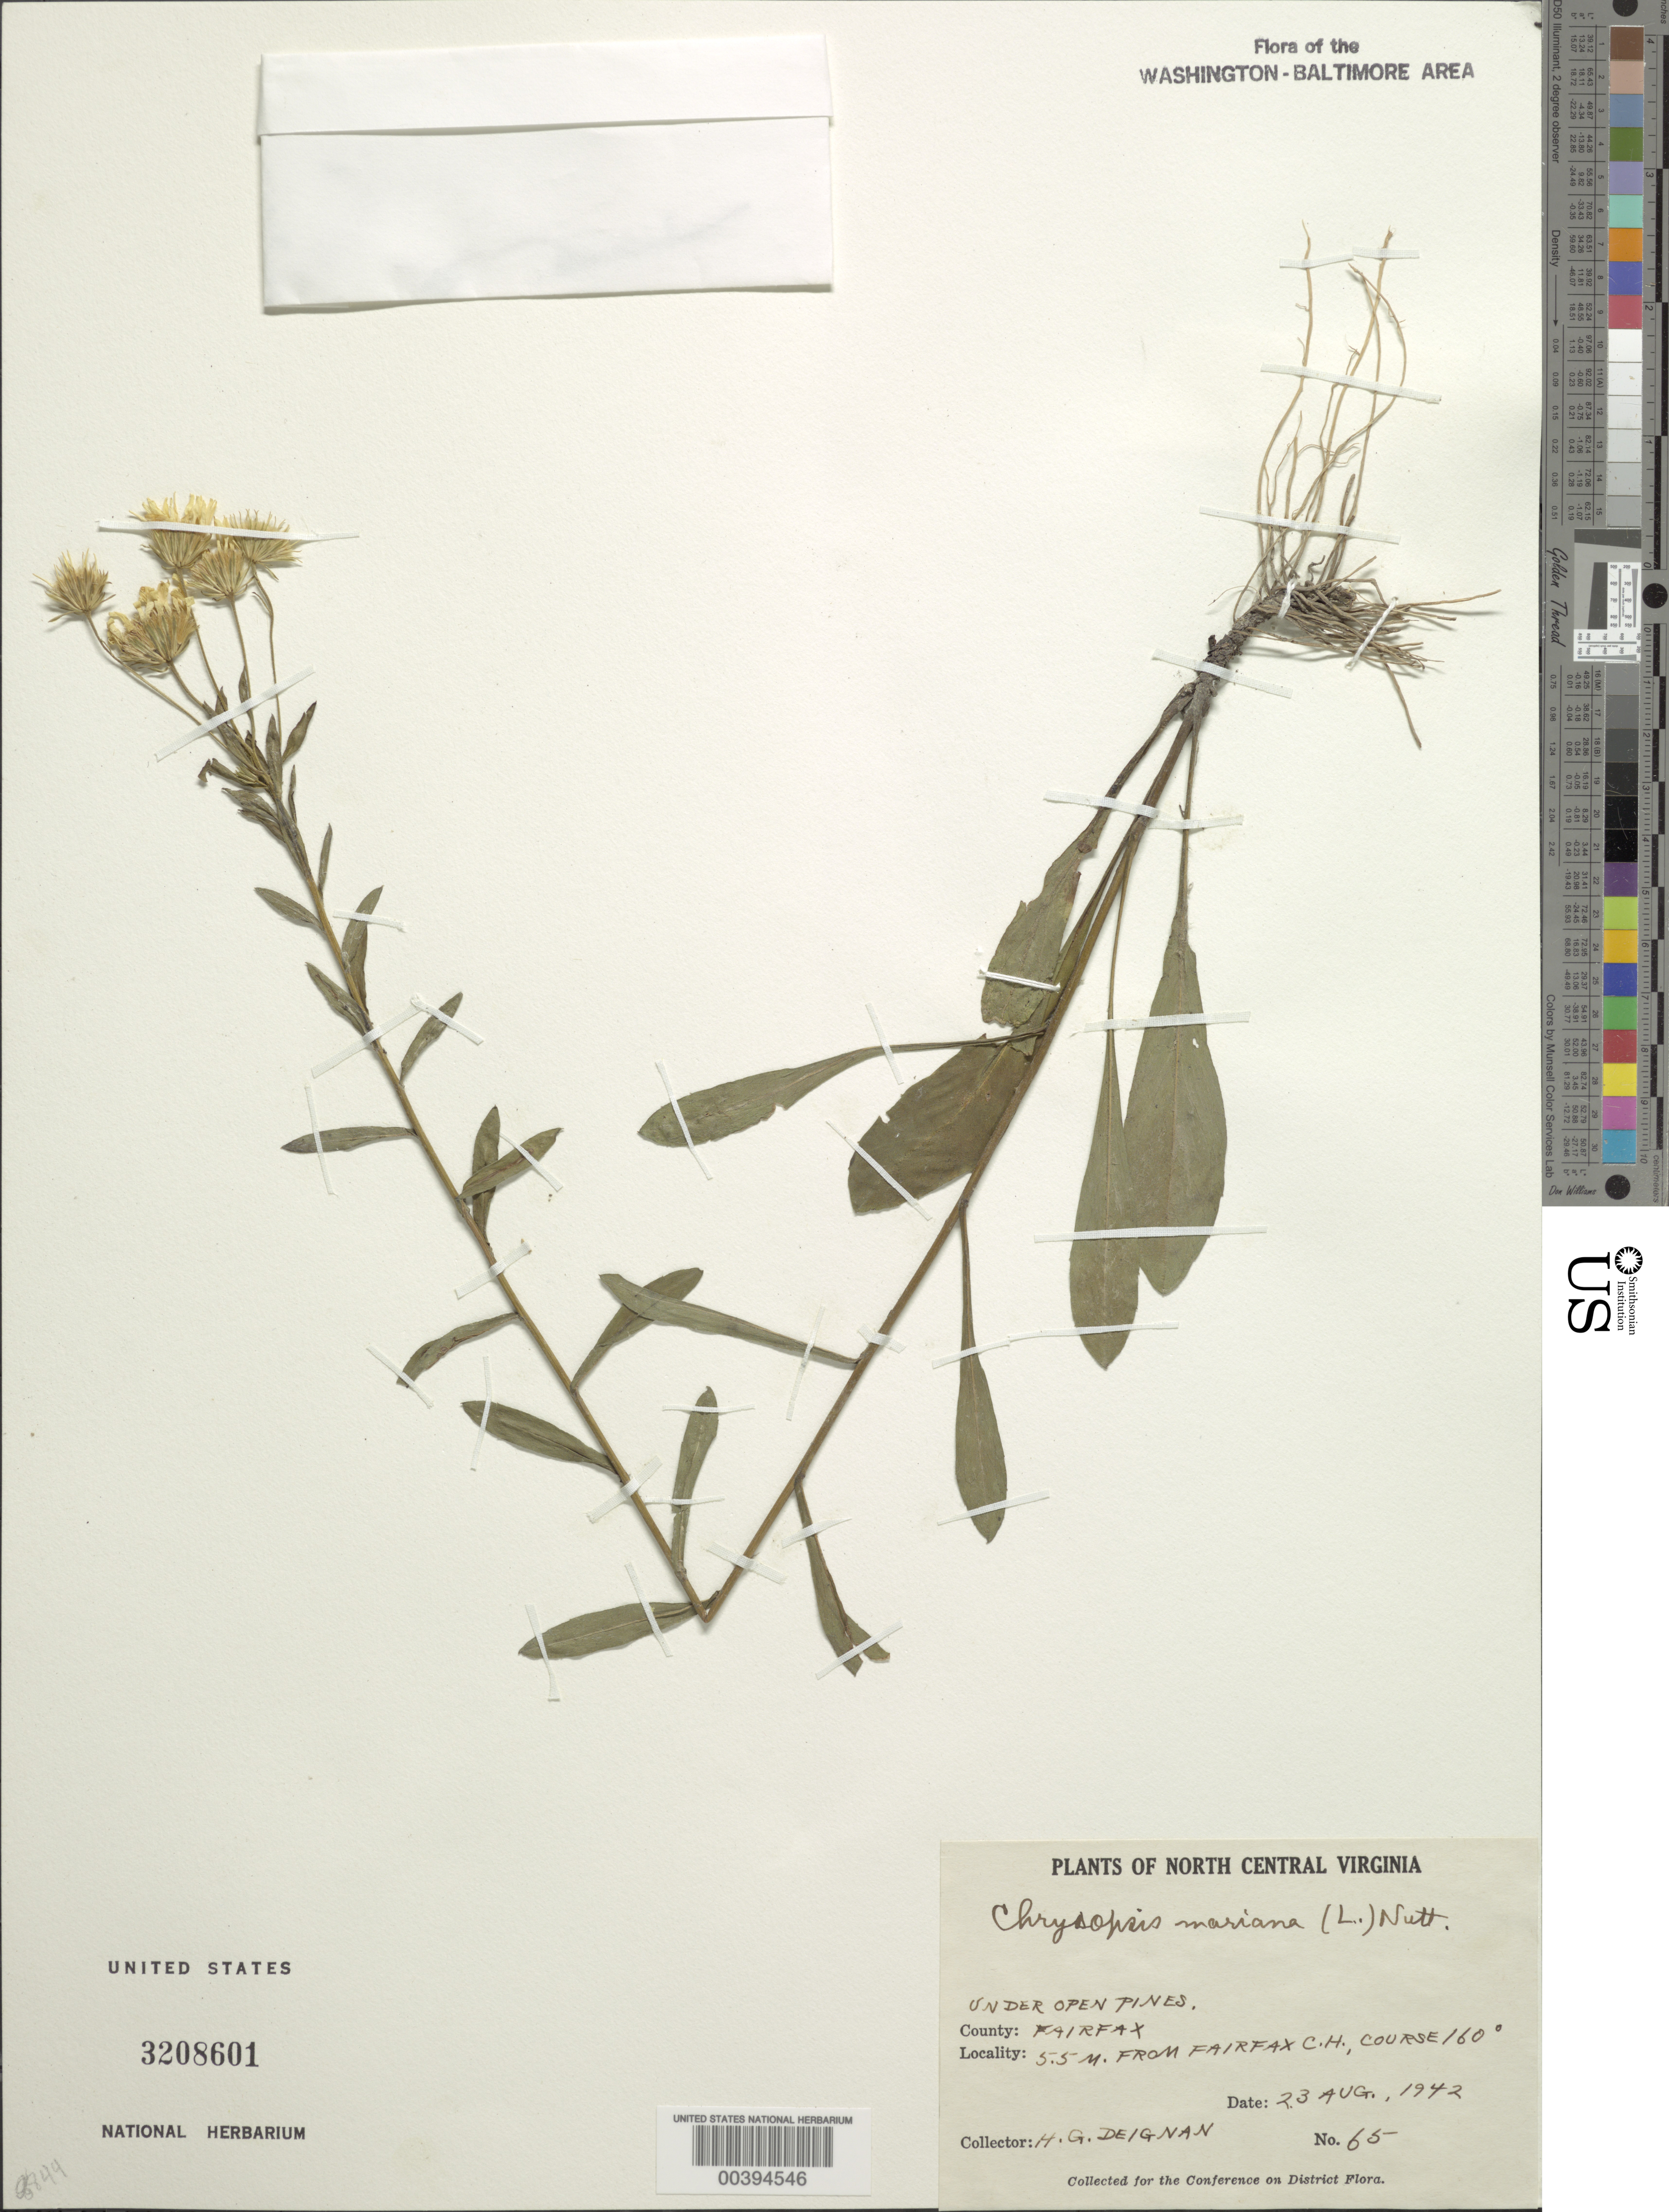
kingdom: Plantae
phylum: Tracheophyta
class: Magnoliopsida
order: Asterales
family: Asteraceae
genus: Chrysopsis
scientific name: Chrysopsis mariana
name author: (L.) Elliott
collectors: H. Deignan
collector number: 65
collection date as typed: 23 Aug 1942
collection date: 1942-08-23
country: United States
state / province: Virginia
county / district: Fairfax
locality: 5.5 M from Fairfax Court House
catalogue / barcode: US 3208601